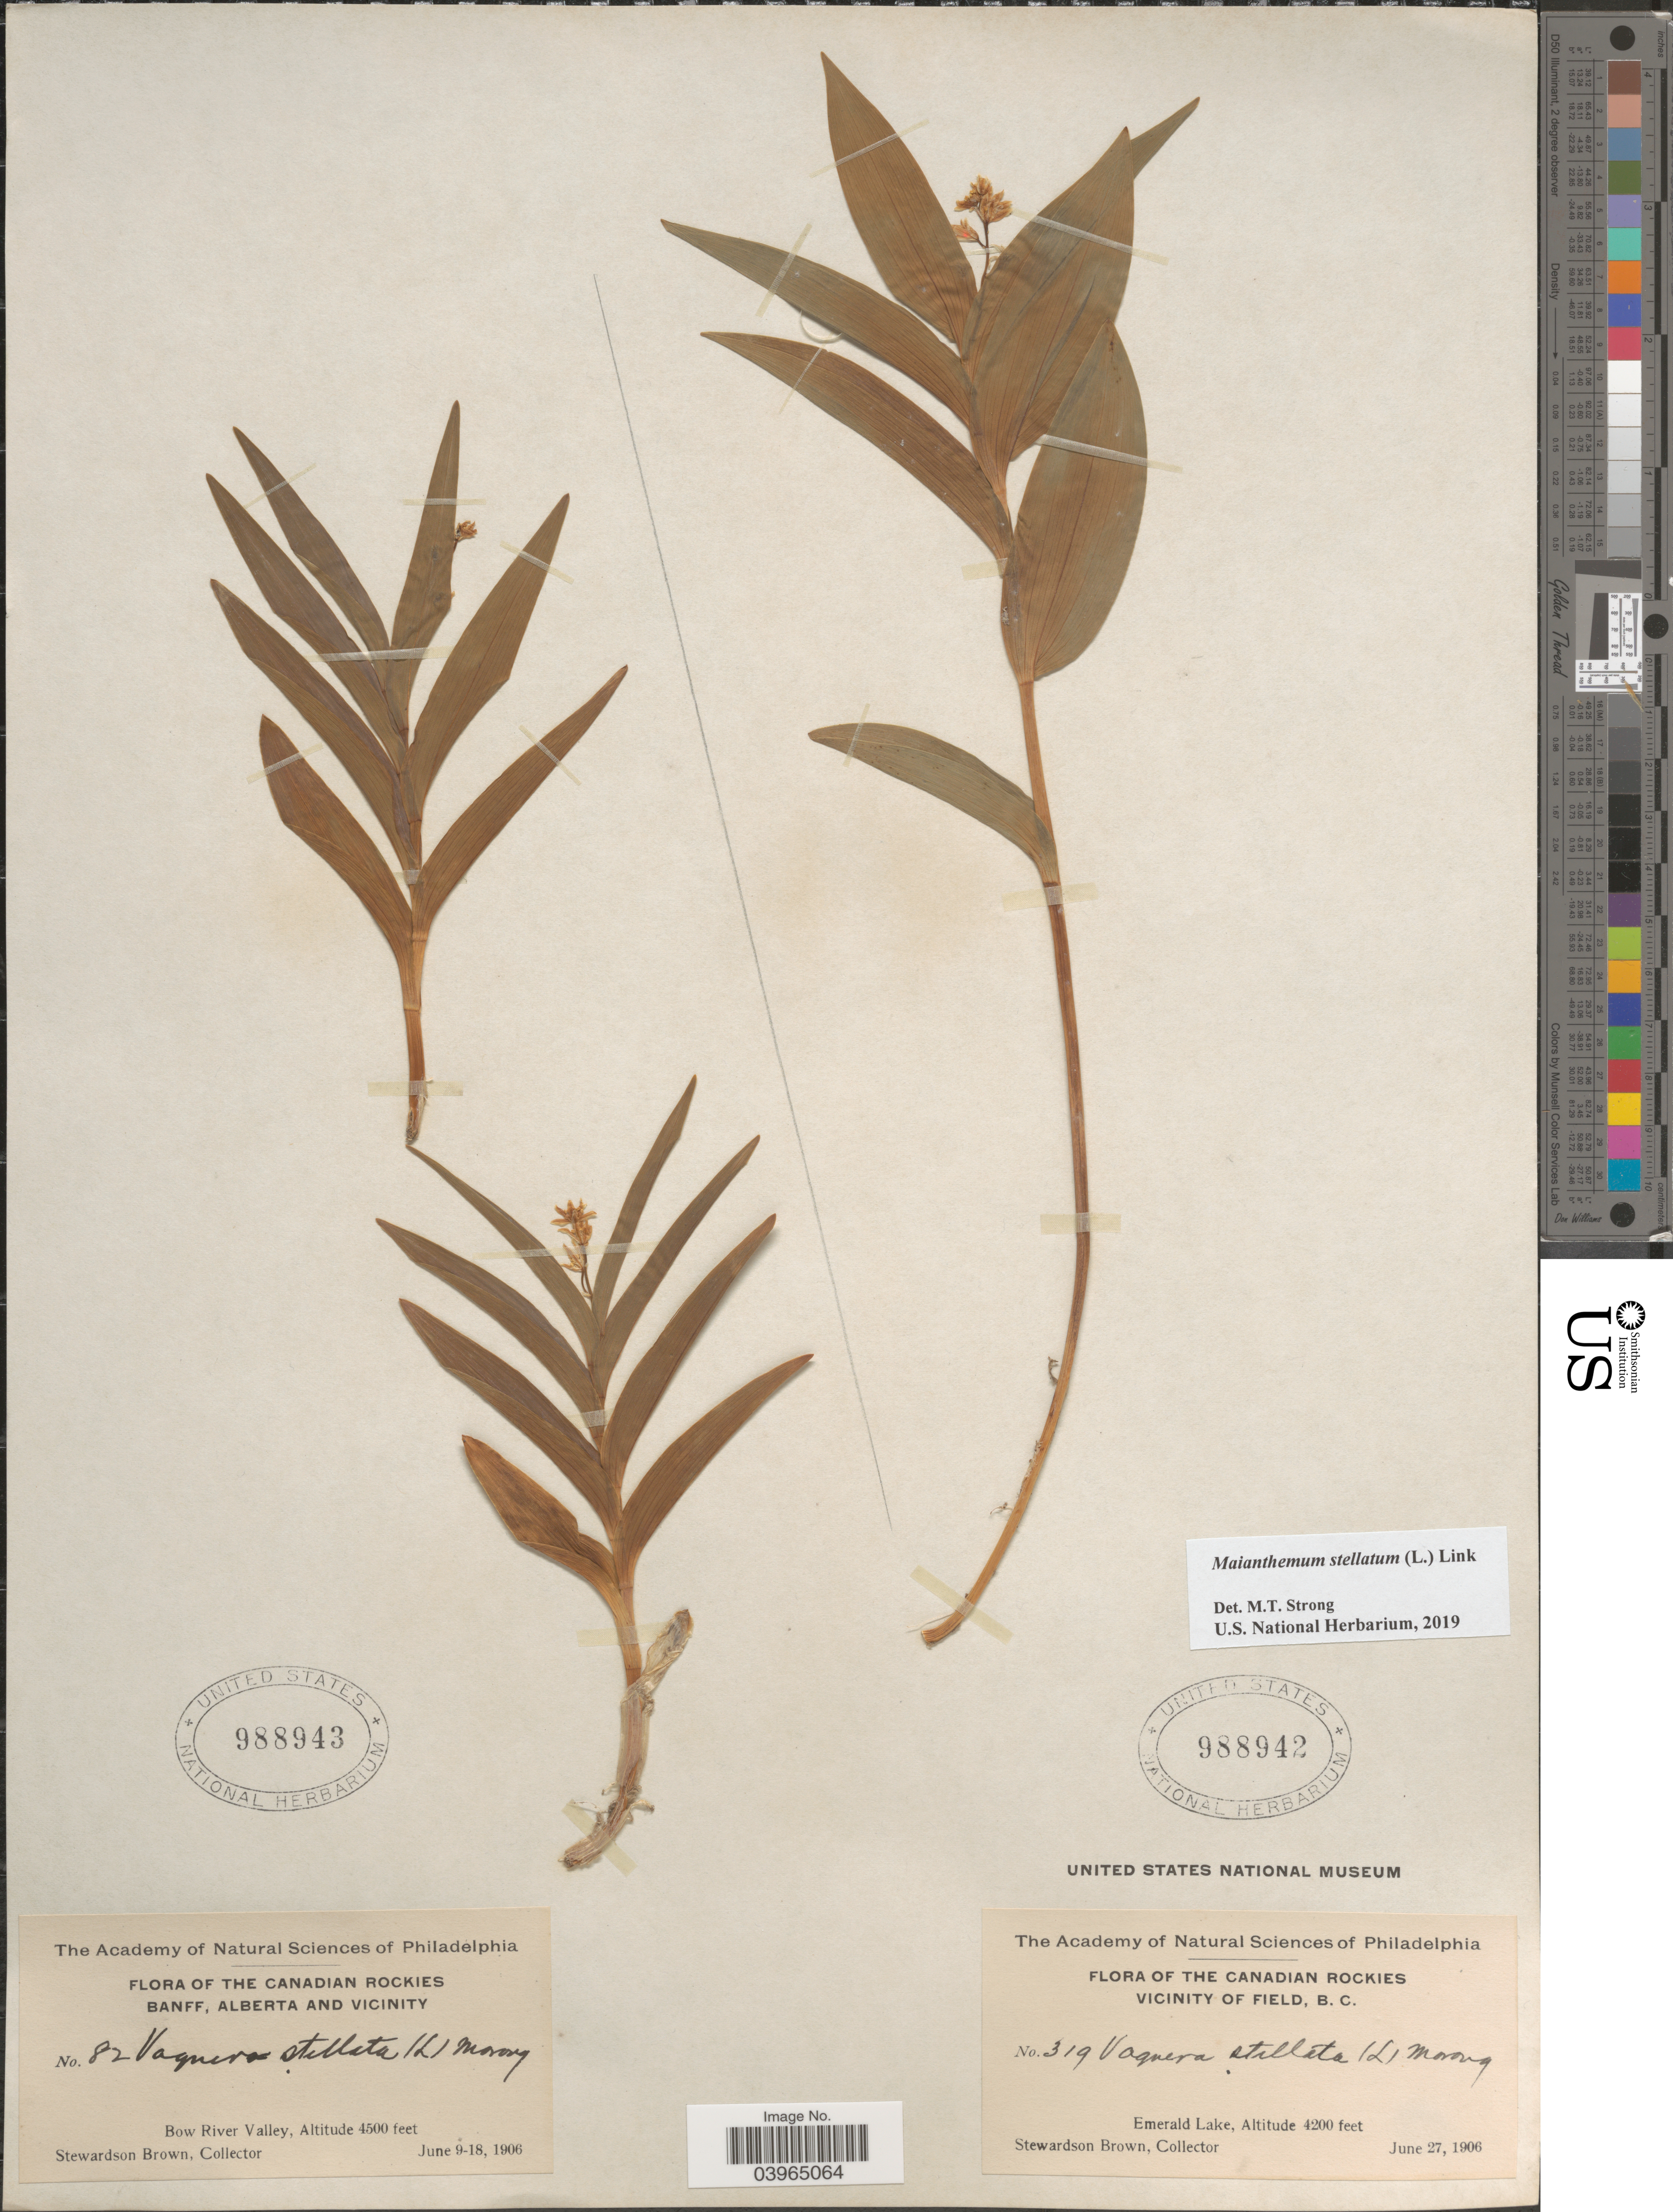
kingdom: Plantae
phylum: Tracheophyta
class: Liliopsida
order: Asparagales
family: Asparagaceae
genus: Maianthemum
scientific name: Maianthemum stellatum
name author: (L.) Link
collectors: S. Brown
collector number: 82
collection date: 1906-06-09/1906-06-18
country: Canada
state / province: Alberta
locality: The Canadian Rockies Banff, Alberta and Vicinity. Bow River Valley.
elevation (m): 1372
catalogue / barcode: US 988943